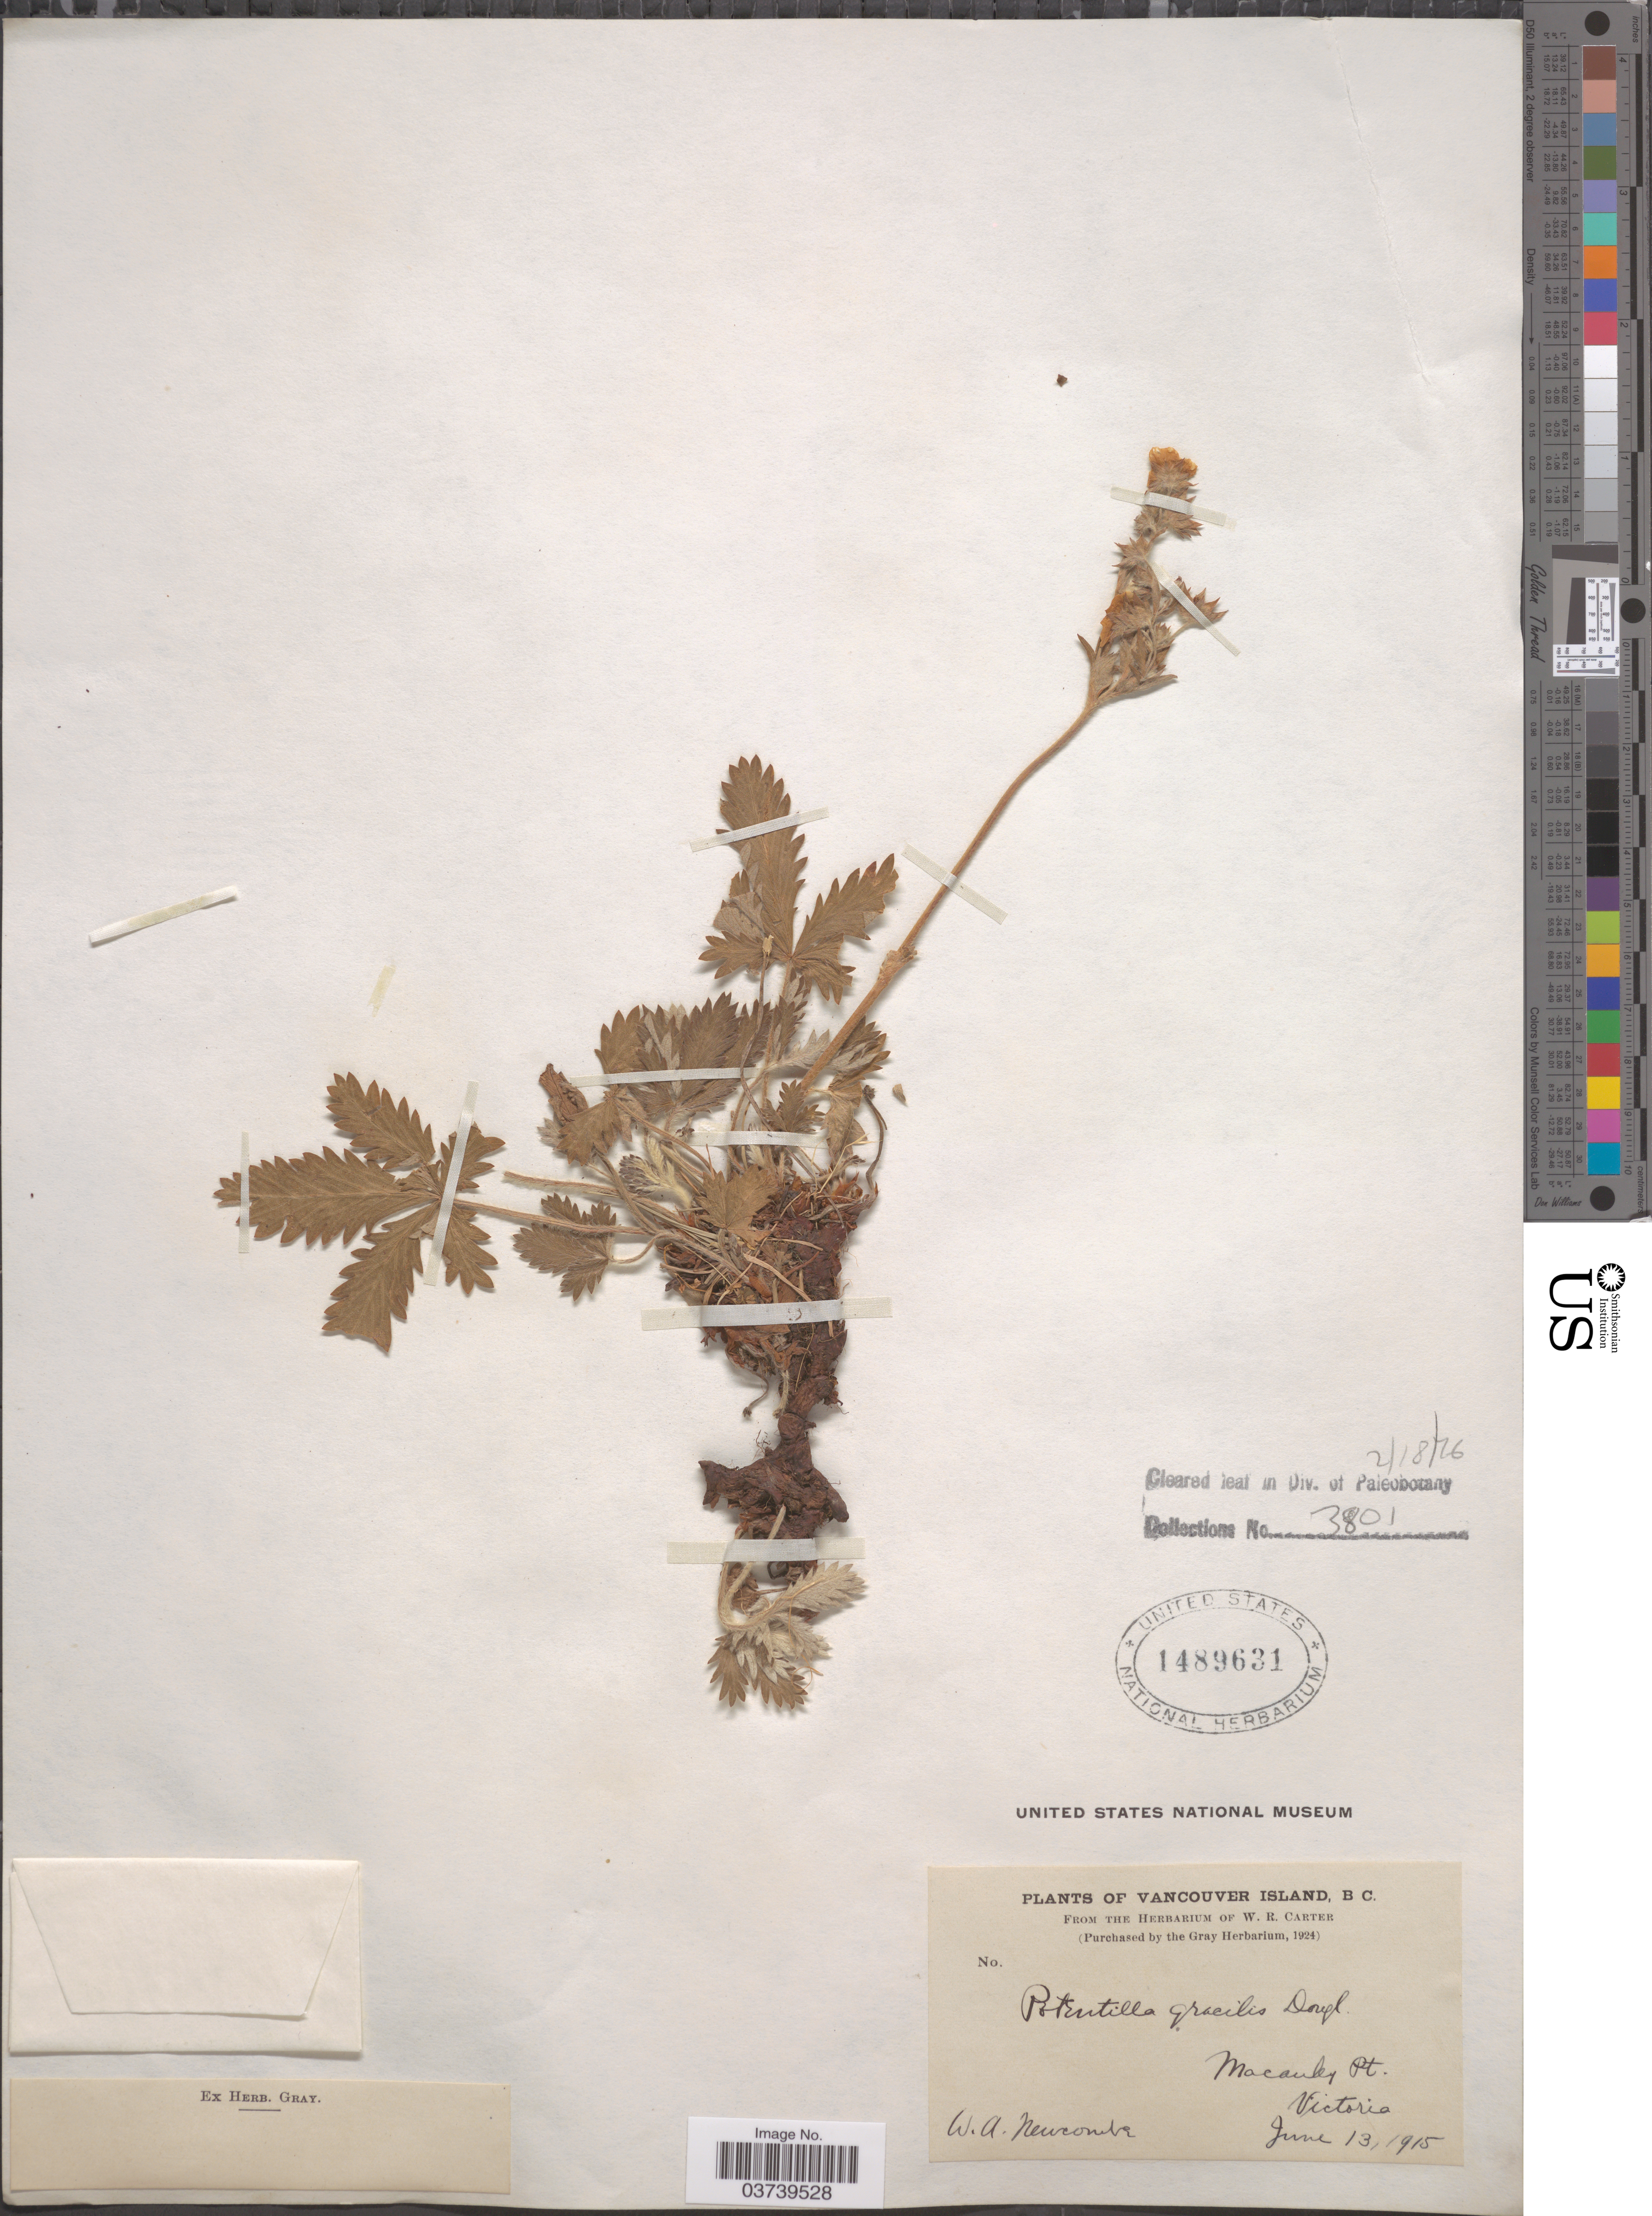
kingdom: Plantae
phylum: Tracheophyta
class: Magnoliopsida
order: Rosales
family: Rosaceae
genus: Potentilla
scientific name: Potentilla gracilis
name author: Douglas ex Hook.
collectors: W. Newcombe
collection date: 1915-06-13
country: Canada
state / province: British Columbia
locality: Vancouver Island. Macauley Pt. Victoria.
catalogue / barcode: US 1489631